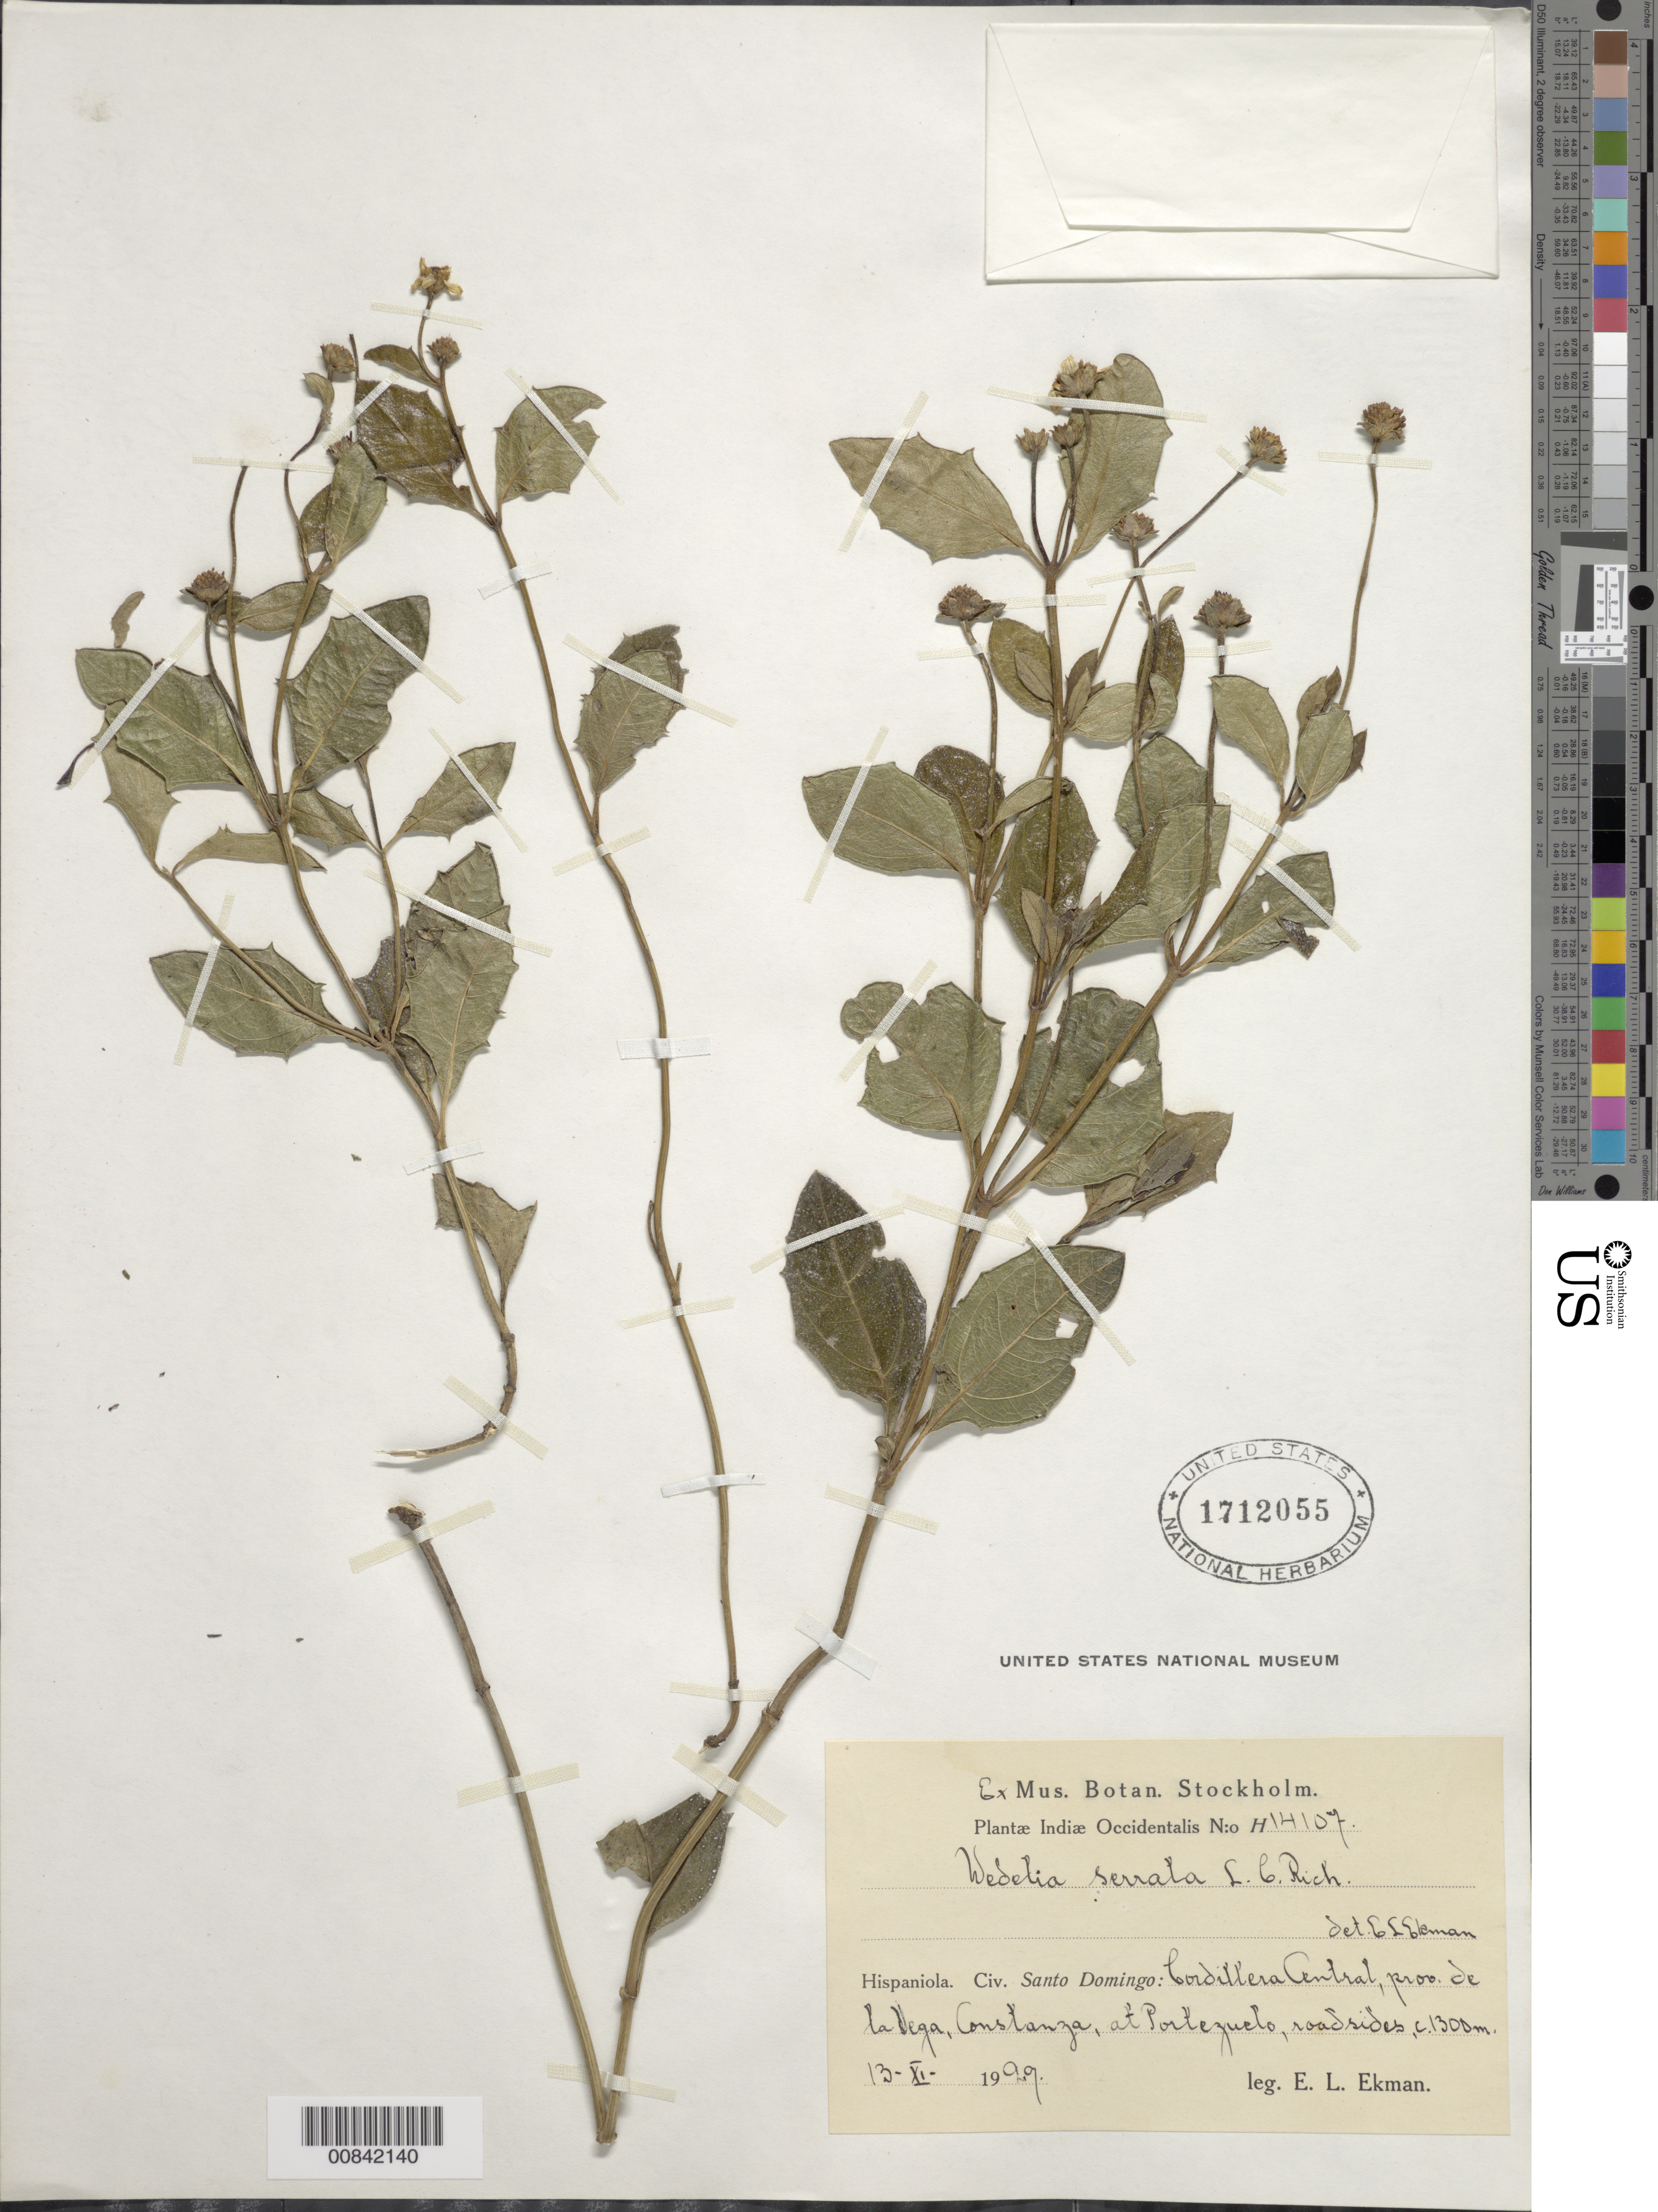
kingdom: Plantae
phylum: Tracheophyta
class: Magnoliopsida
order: Asterales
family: Asteraceae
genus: Wedelia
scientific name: Wedelia serrata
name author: Rich.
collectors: E. L. Ekman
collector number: H 14107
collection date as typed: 13 Nov 1929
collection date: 1929-11-13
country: Dominican Republic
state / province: La Vega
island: Hispaniola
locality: Cordillera Central, Constanza, at Portezuelo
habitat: Roadsides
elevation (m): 1300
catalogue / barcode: US 1712055